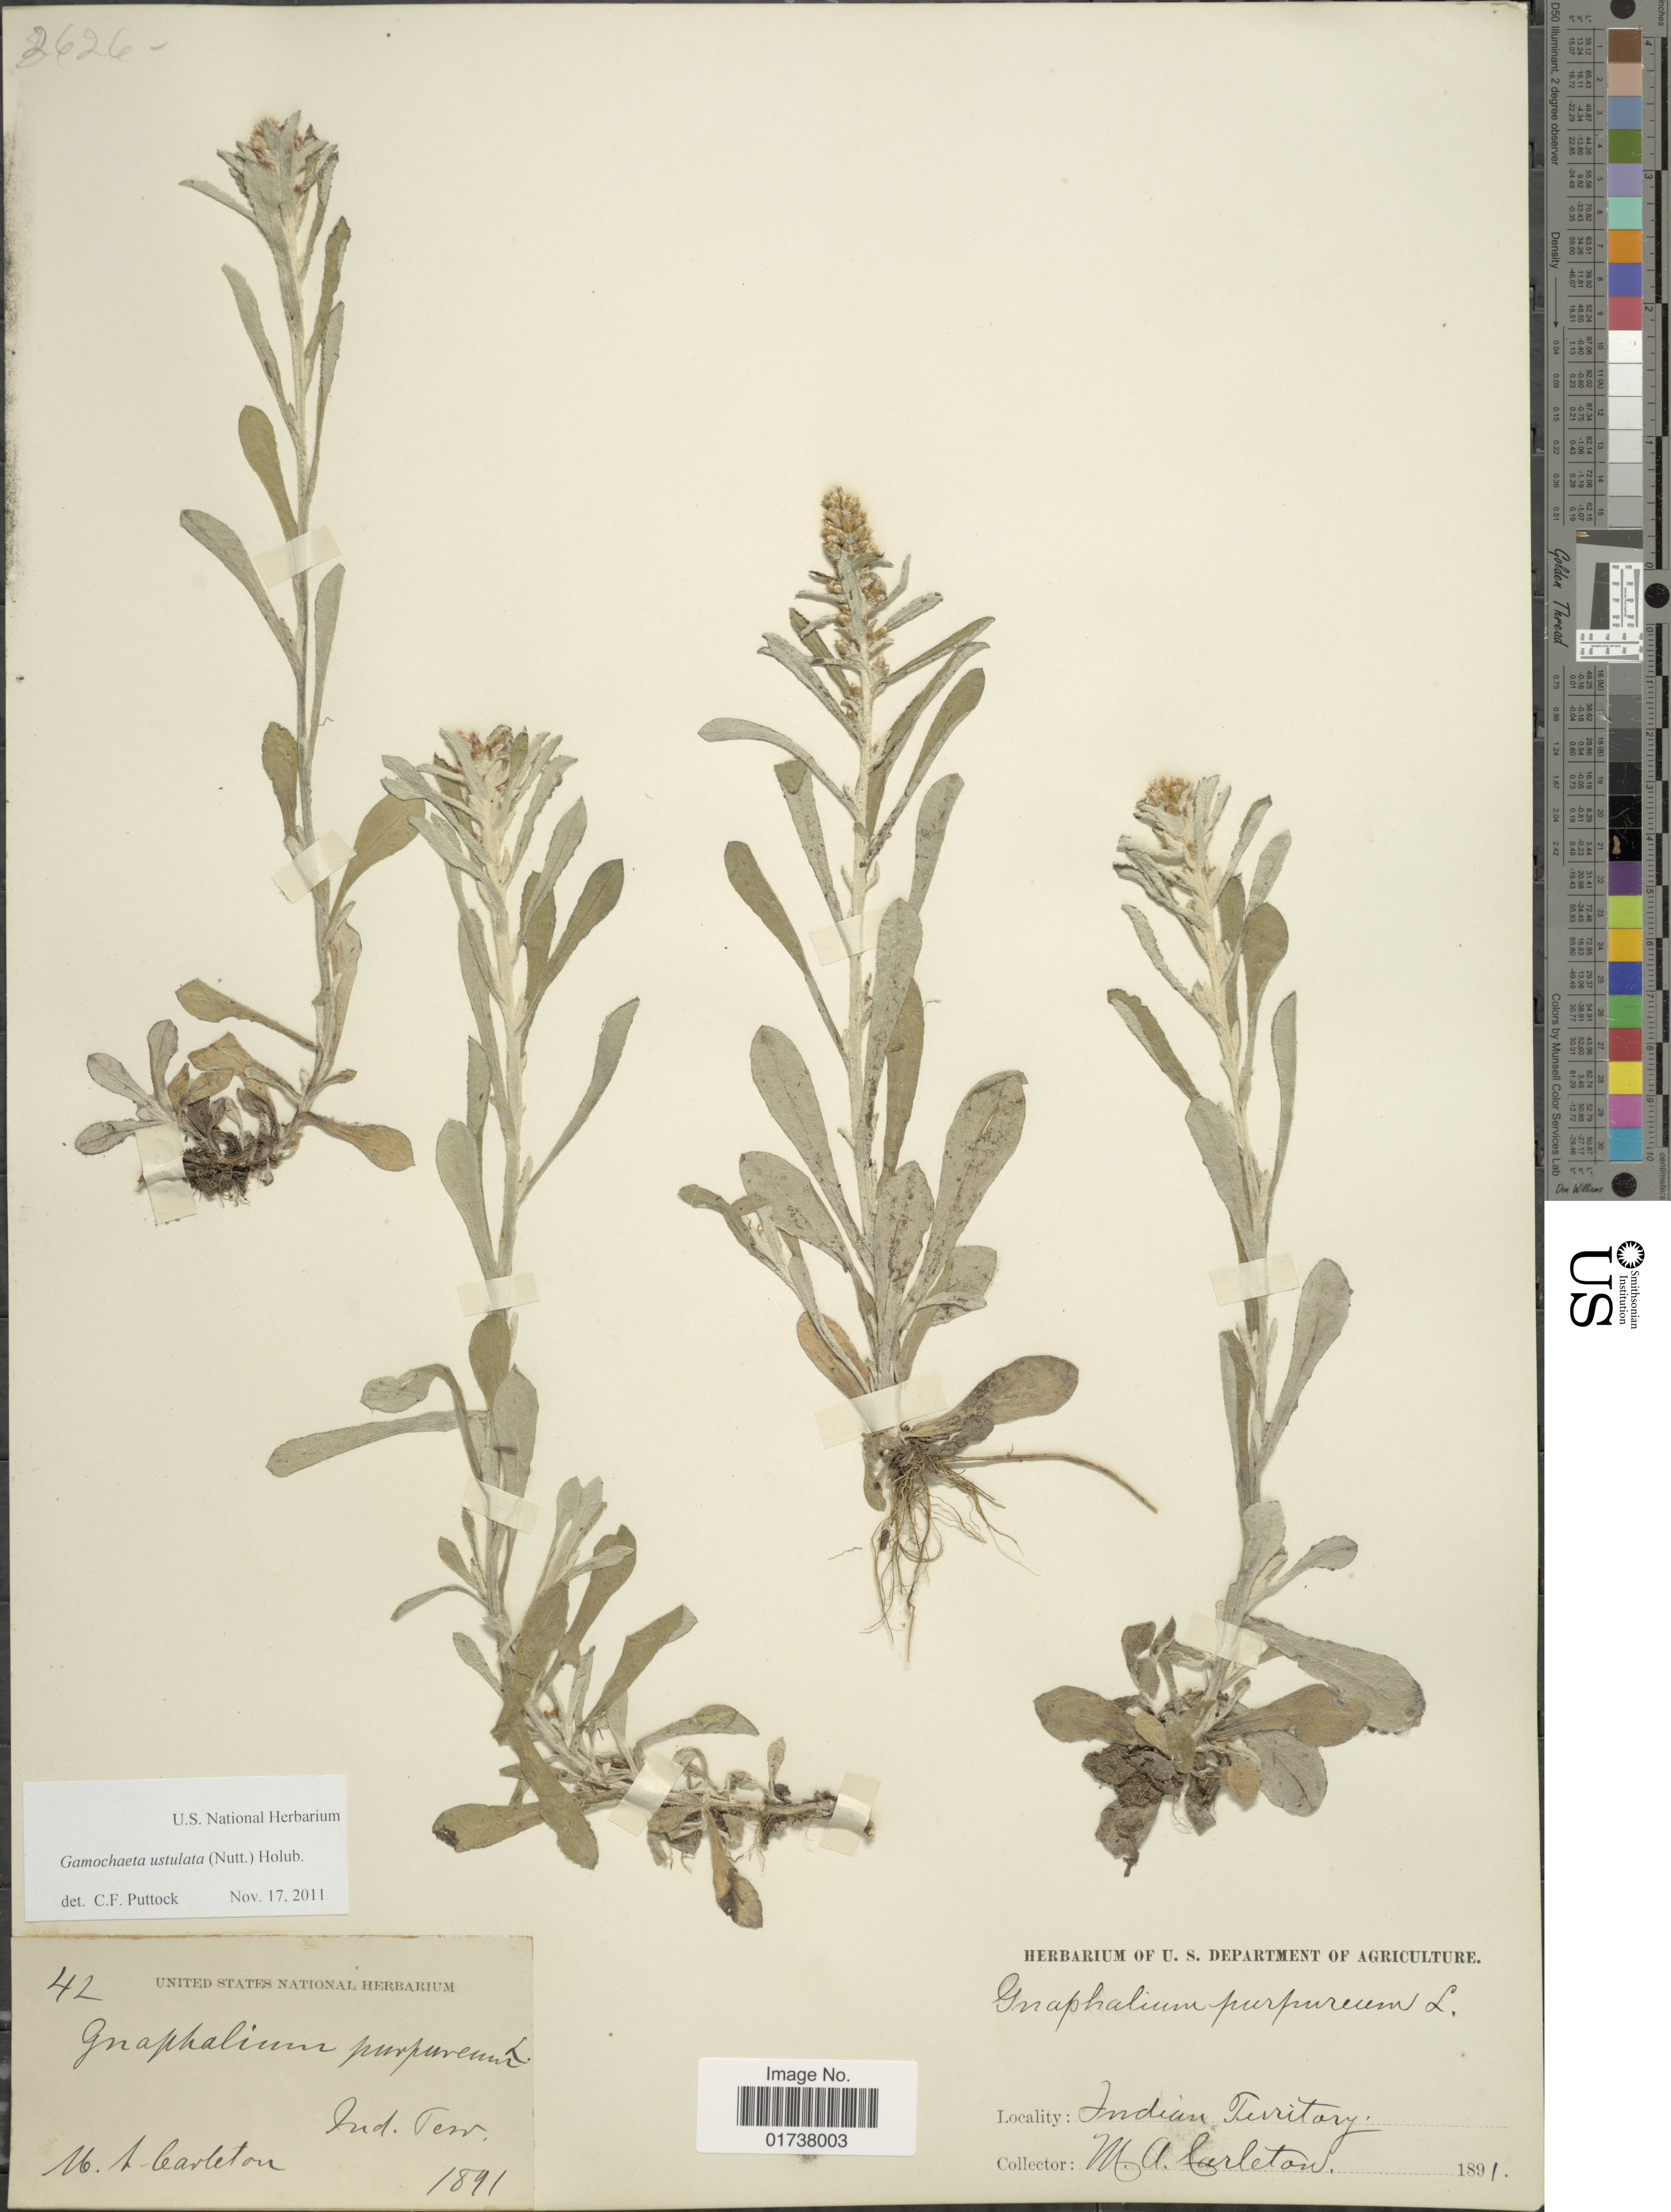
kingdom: Plantae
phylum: Tracheophyta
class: Magnoliopsida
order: Asterales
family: Asteraceae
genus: Gamochaeta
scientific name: Gamochaeta purpurea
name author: (L.) Cabrera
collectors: M. A. Carleton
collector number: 42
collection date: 1891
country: United States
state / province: Oklahoma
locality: Indian Territory